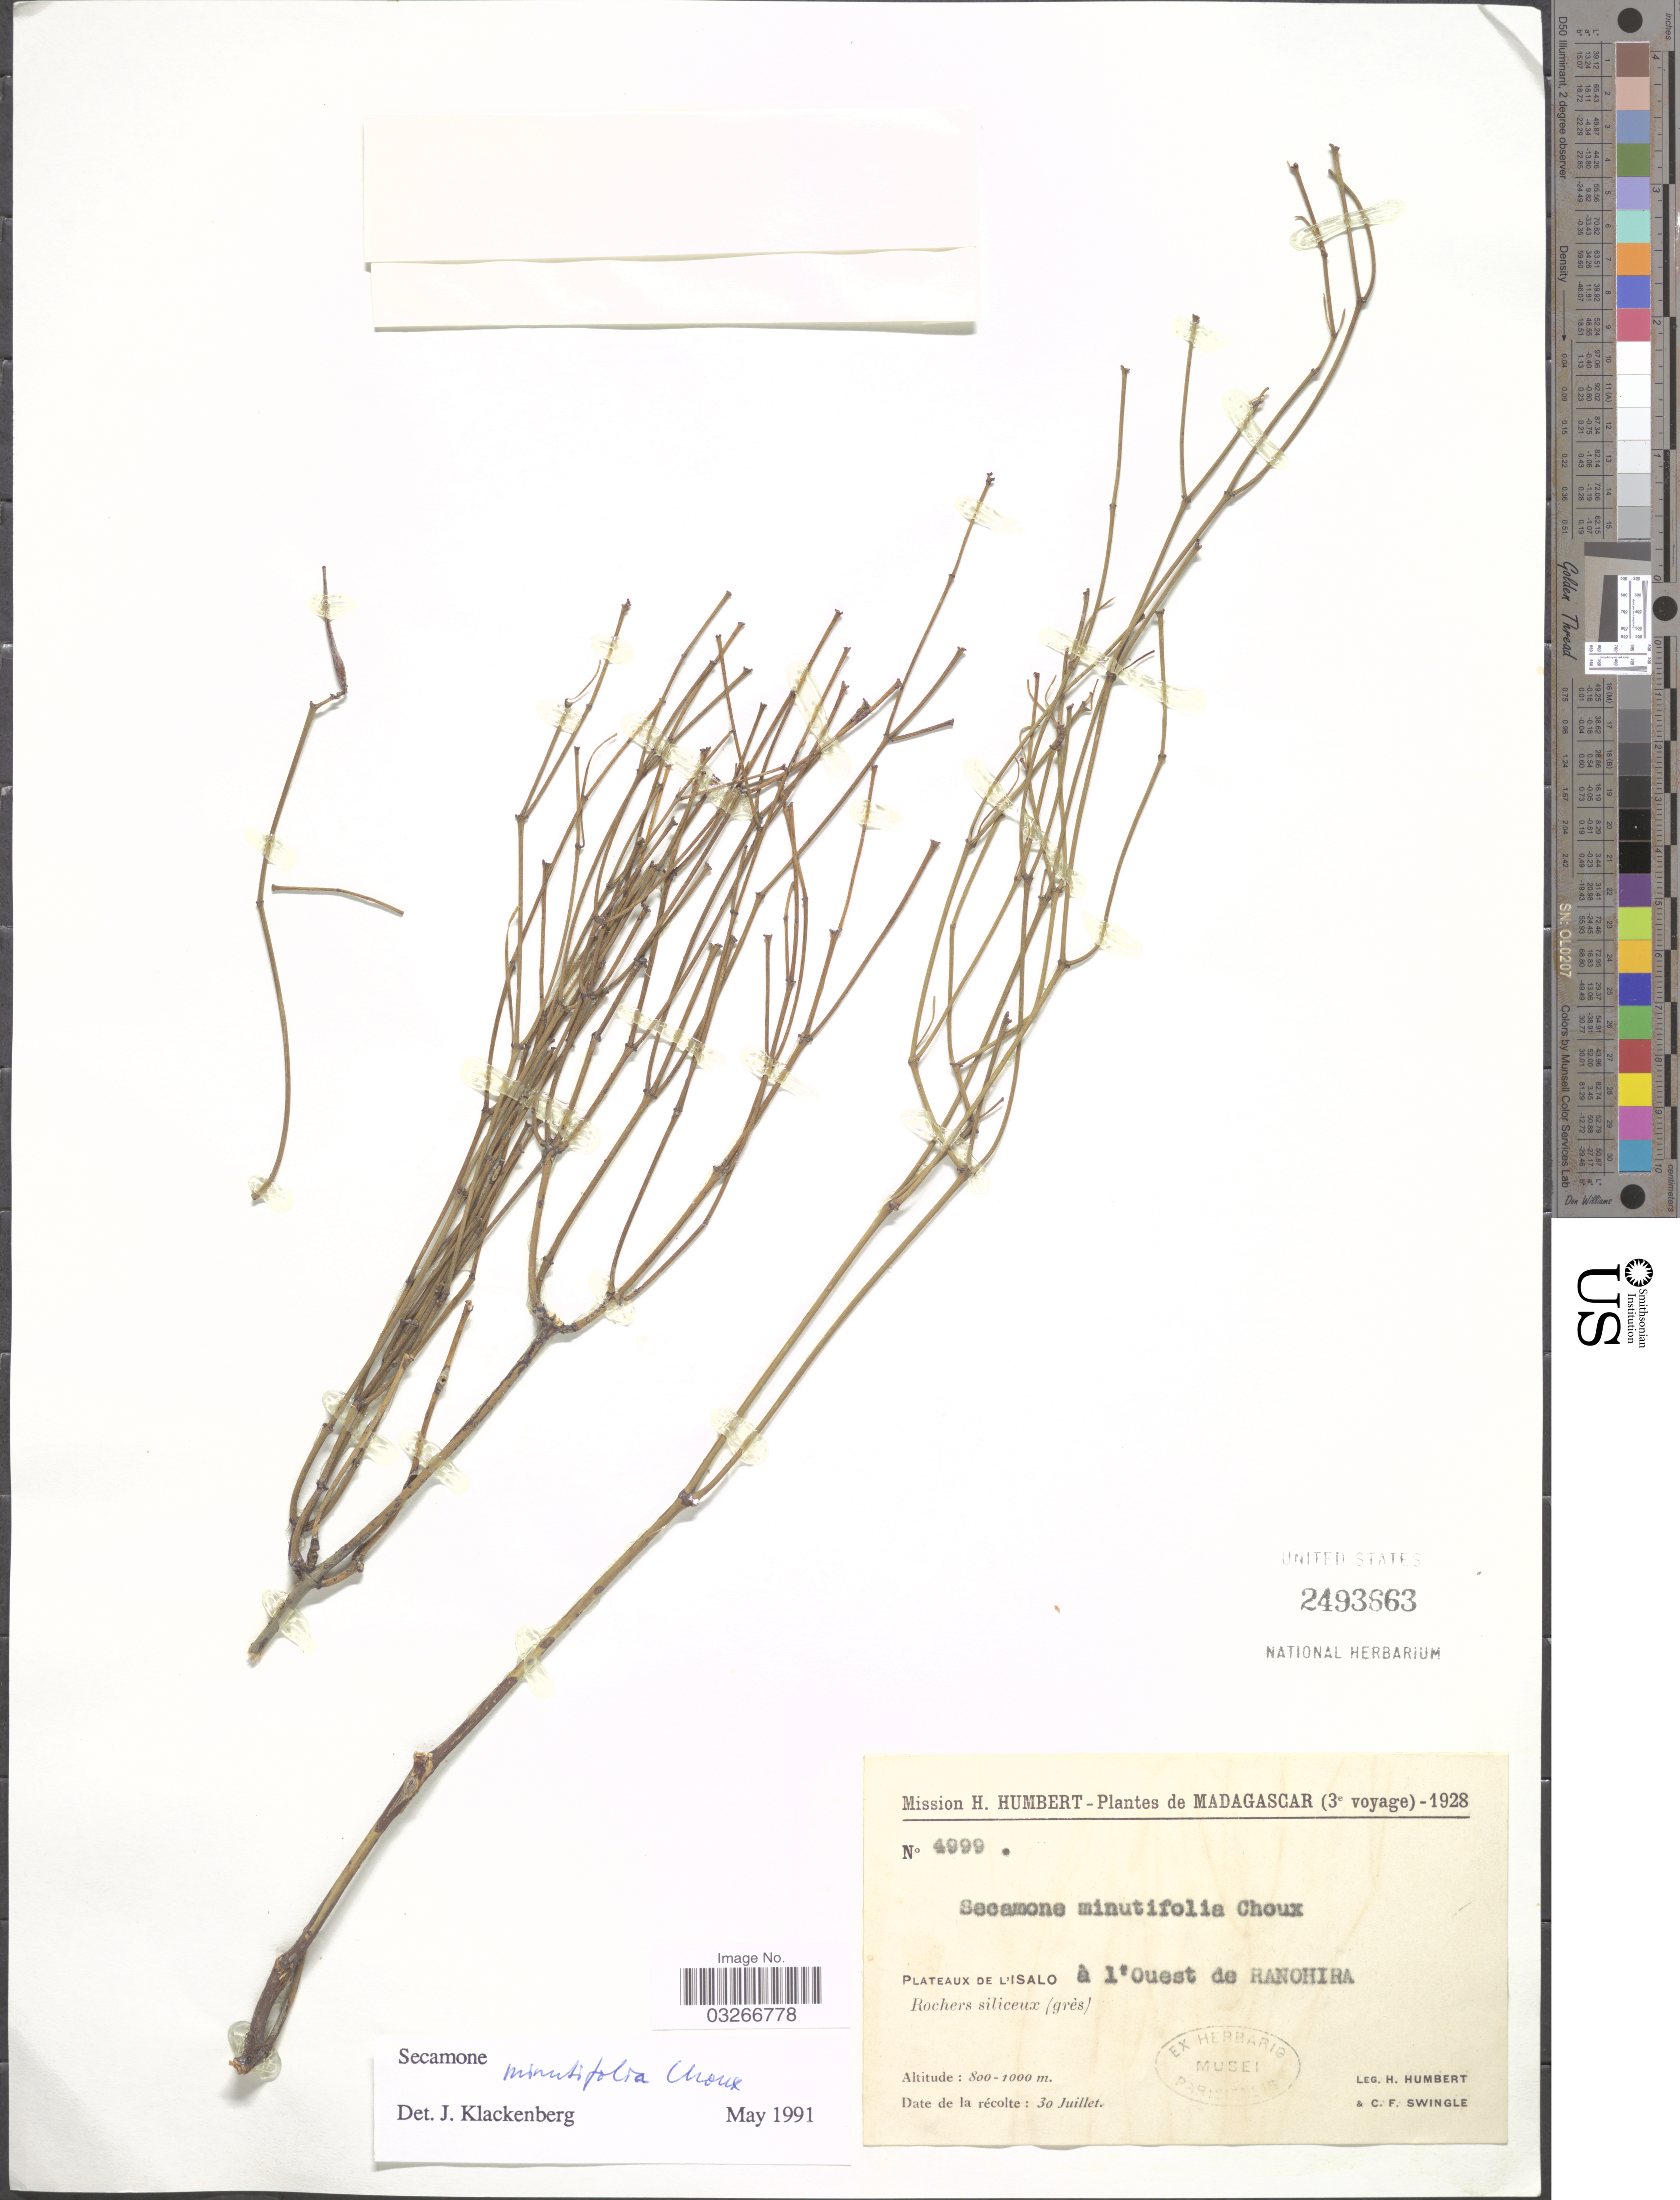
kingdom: Plantae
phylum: Tracheophyta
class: Magnoliopsida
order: Gentianales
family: Apocynaceae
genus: Secamone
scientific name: Secamone minutifolia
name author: Choux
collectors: H. Humbert & C. Swingle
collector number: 4999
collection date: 1928-07-30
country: Madagascar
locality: Plateaux de L'Isalo à l'Ouest de Ranohira.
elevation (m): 800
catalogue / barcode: US 2493663